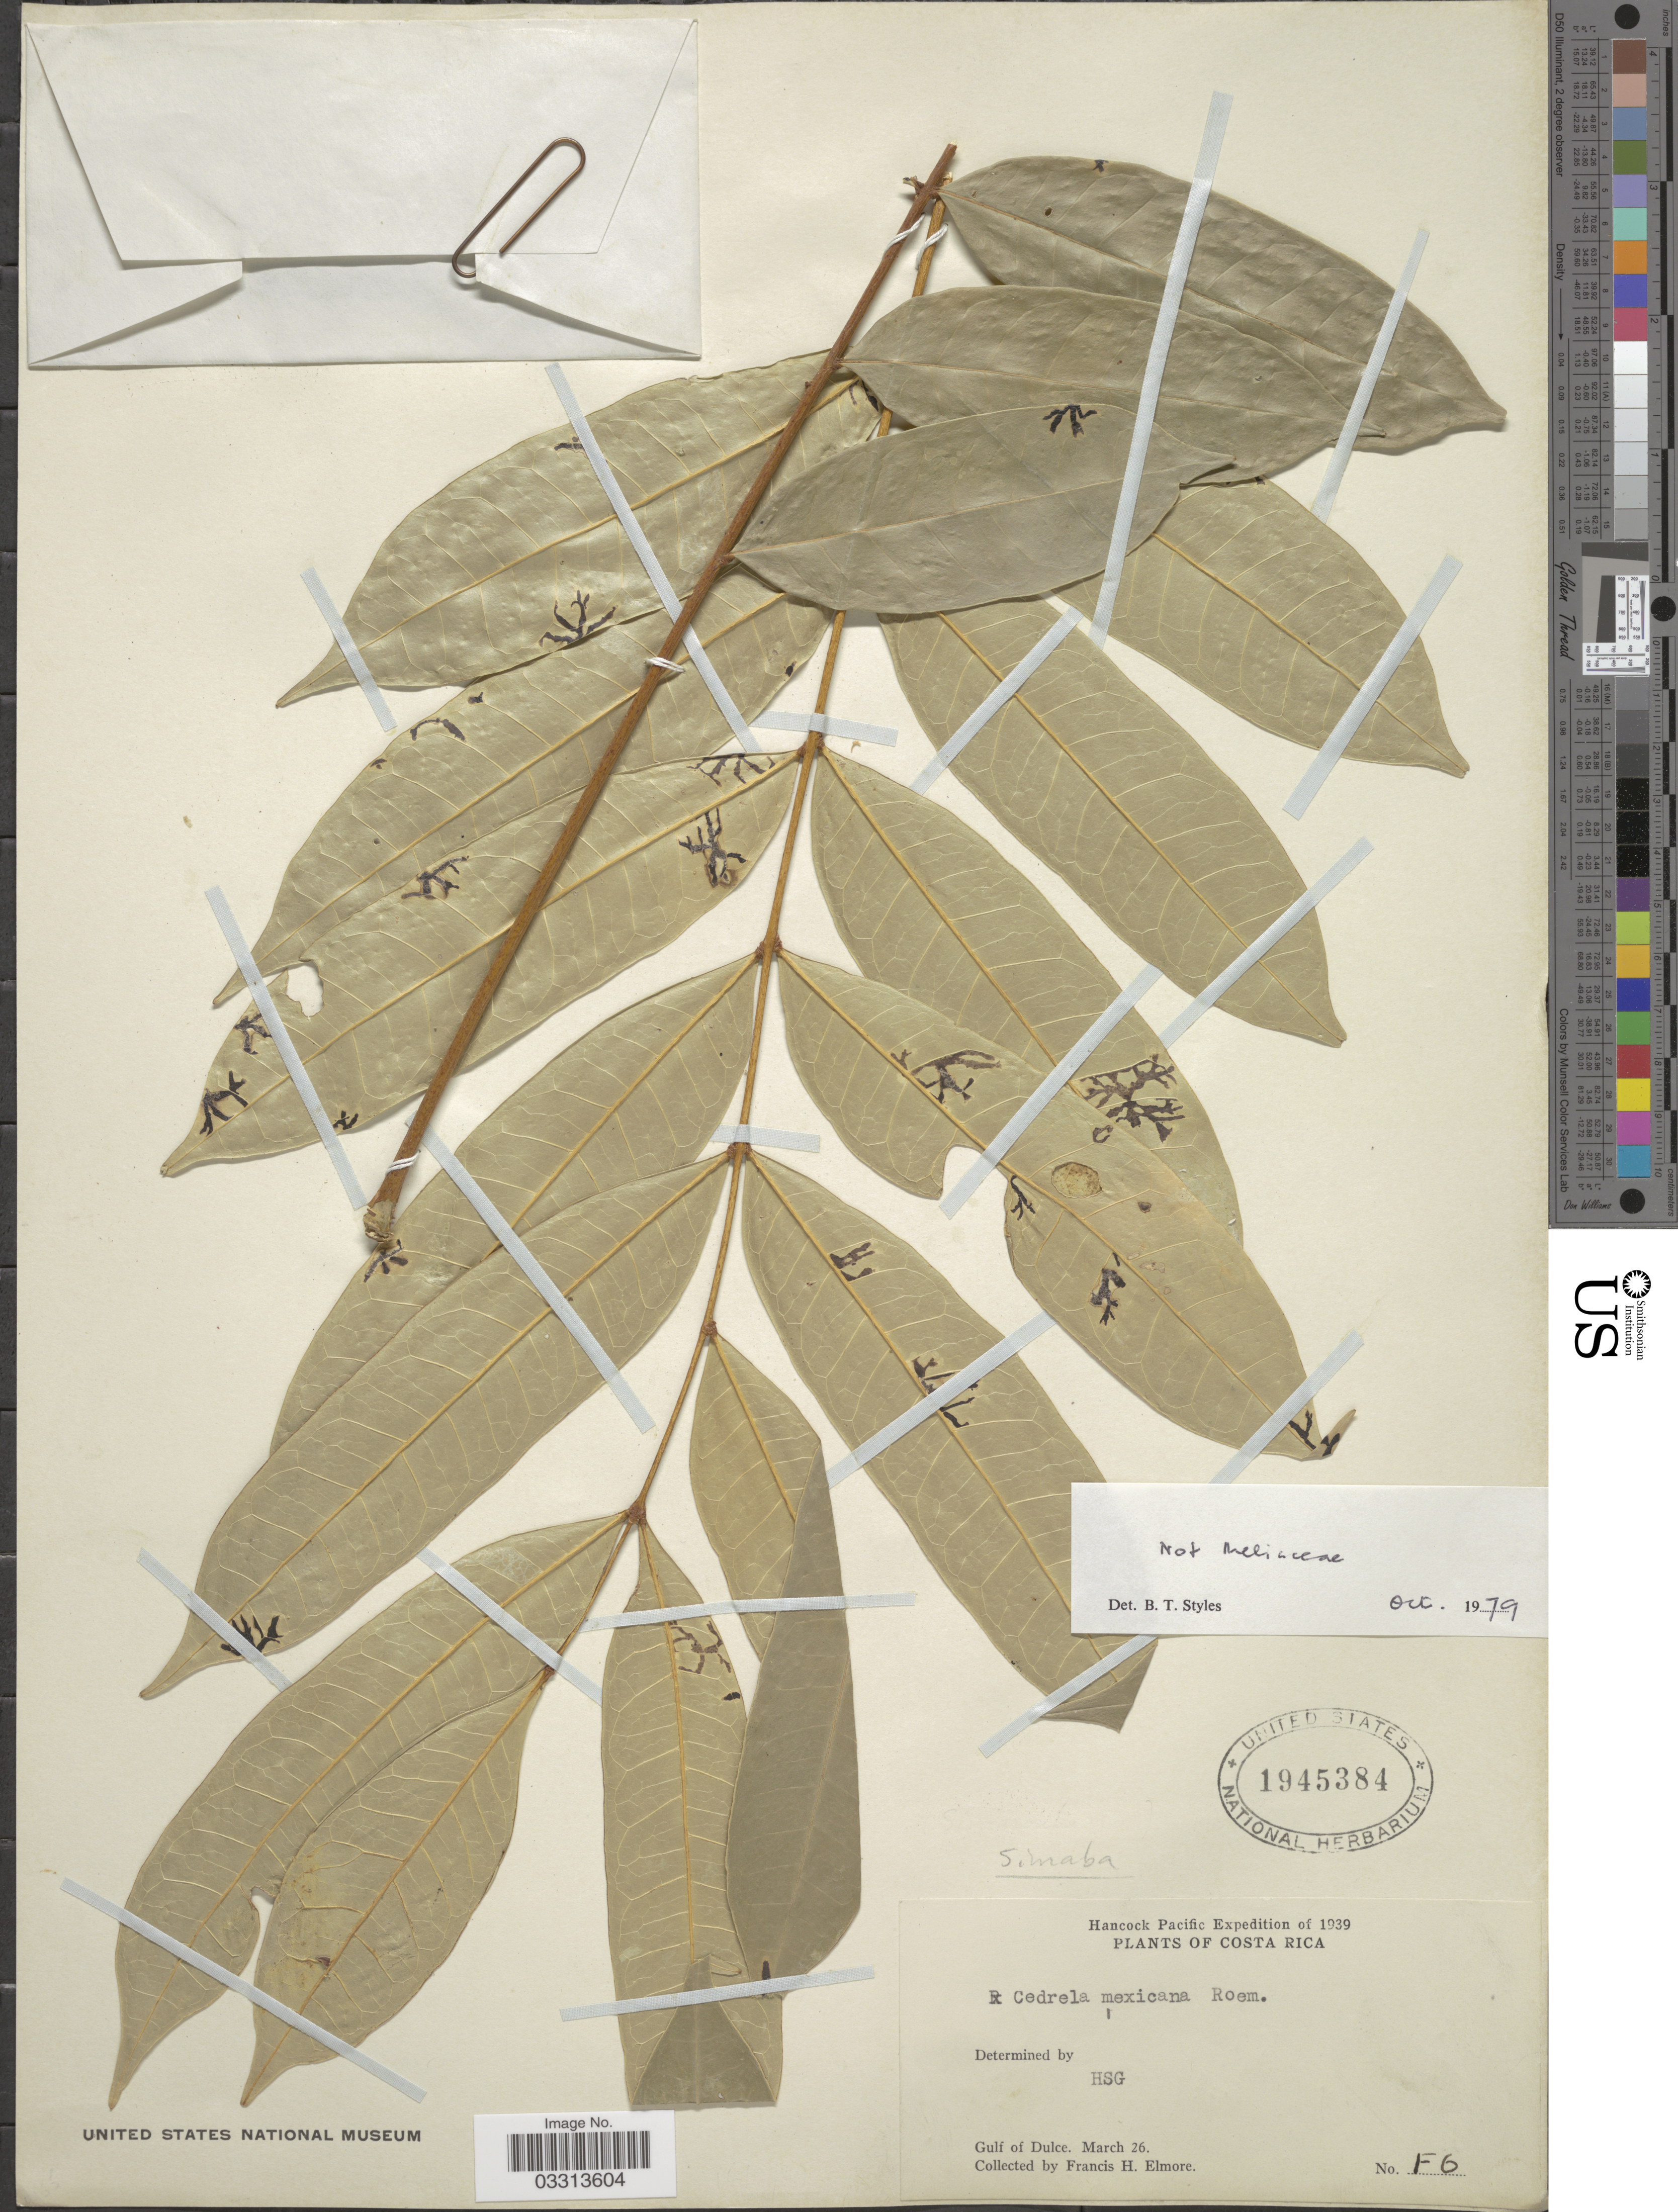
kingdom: Plantae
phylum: Tracheophyta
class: Magnoliopsida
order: Sapindales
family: Simaroubaceae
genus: Homalolepis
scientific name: Homalolepis cedron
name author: (Planch.) Devecchi & Pirani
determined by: Strong, Mark T., (BOT), Smithsonian Institution - National Museum of Natural History (UNITED STATES)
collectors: F. H. Elmore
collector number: F6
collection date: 1939-03-26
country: Costa Rica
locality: Gulf of Dulce.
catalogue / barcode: US 1945384